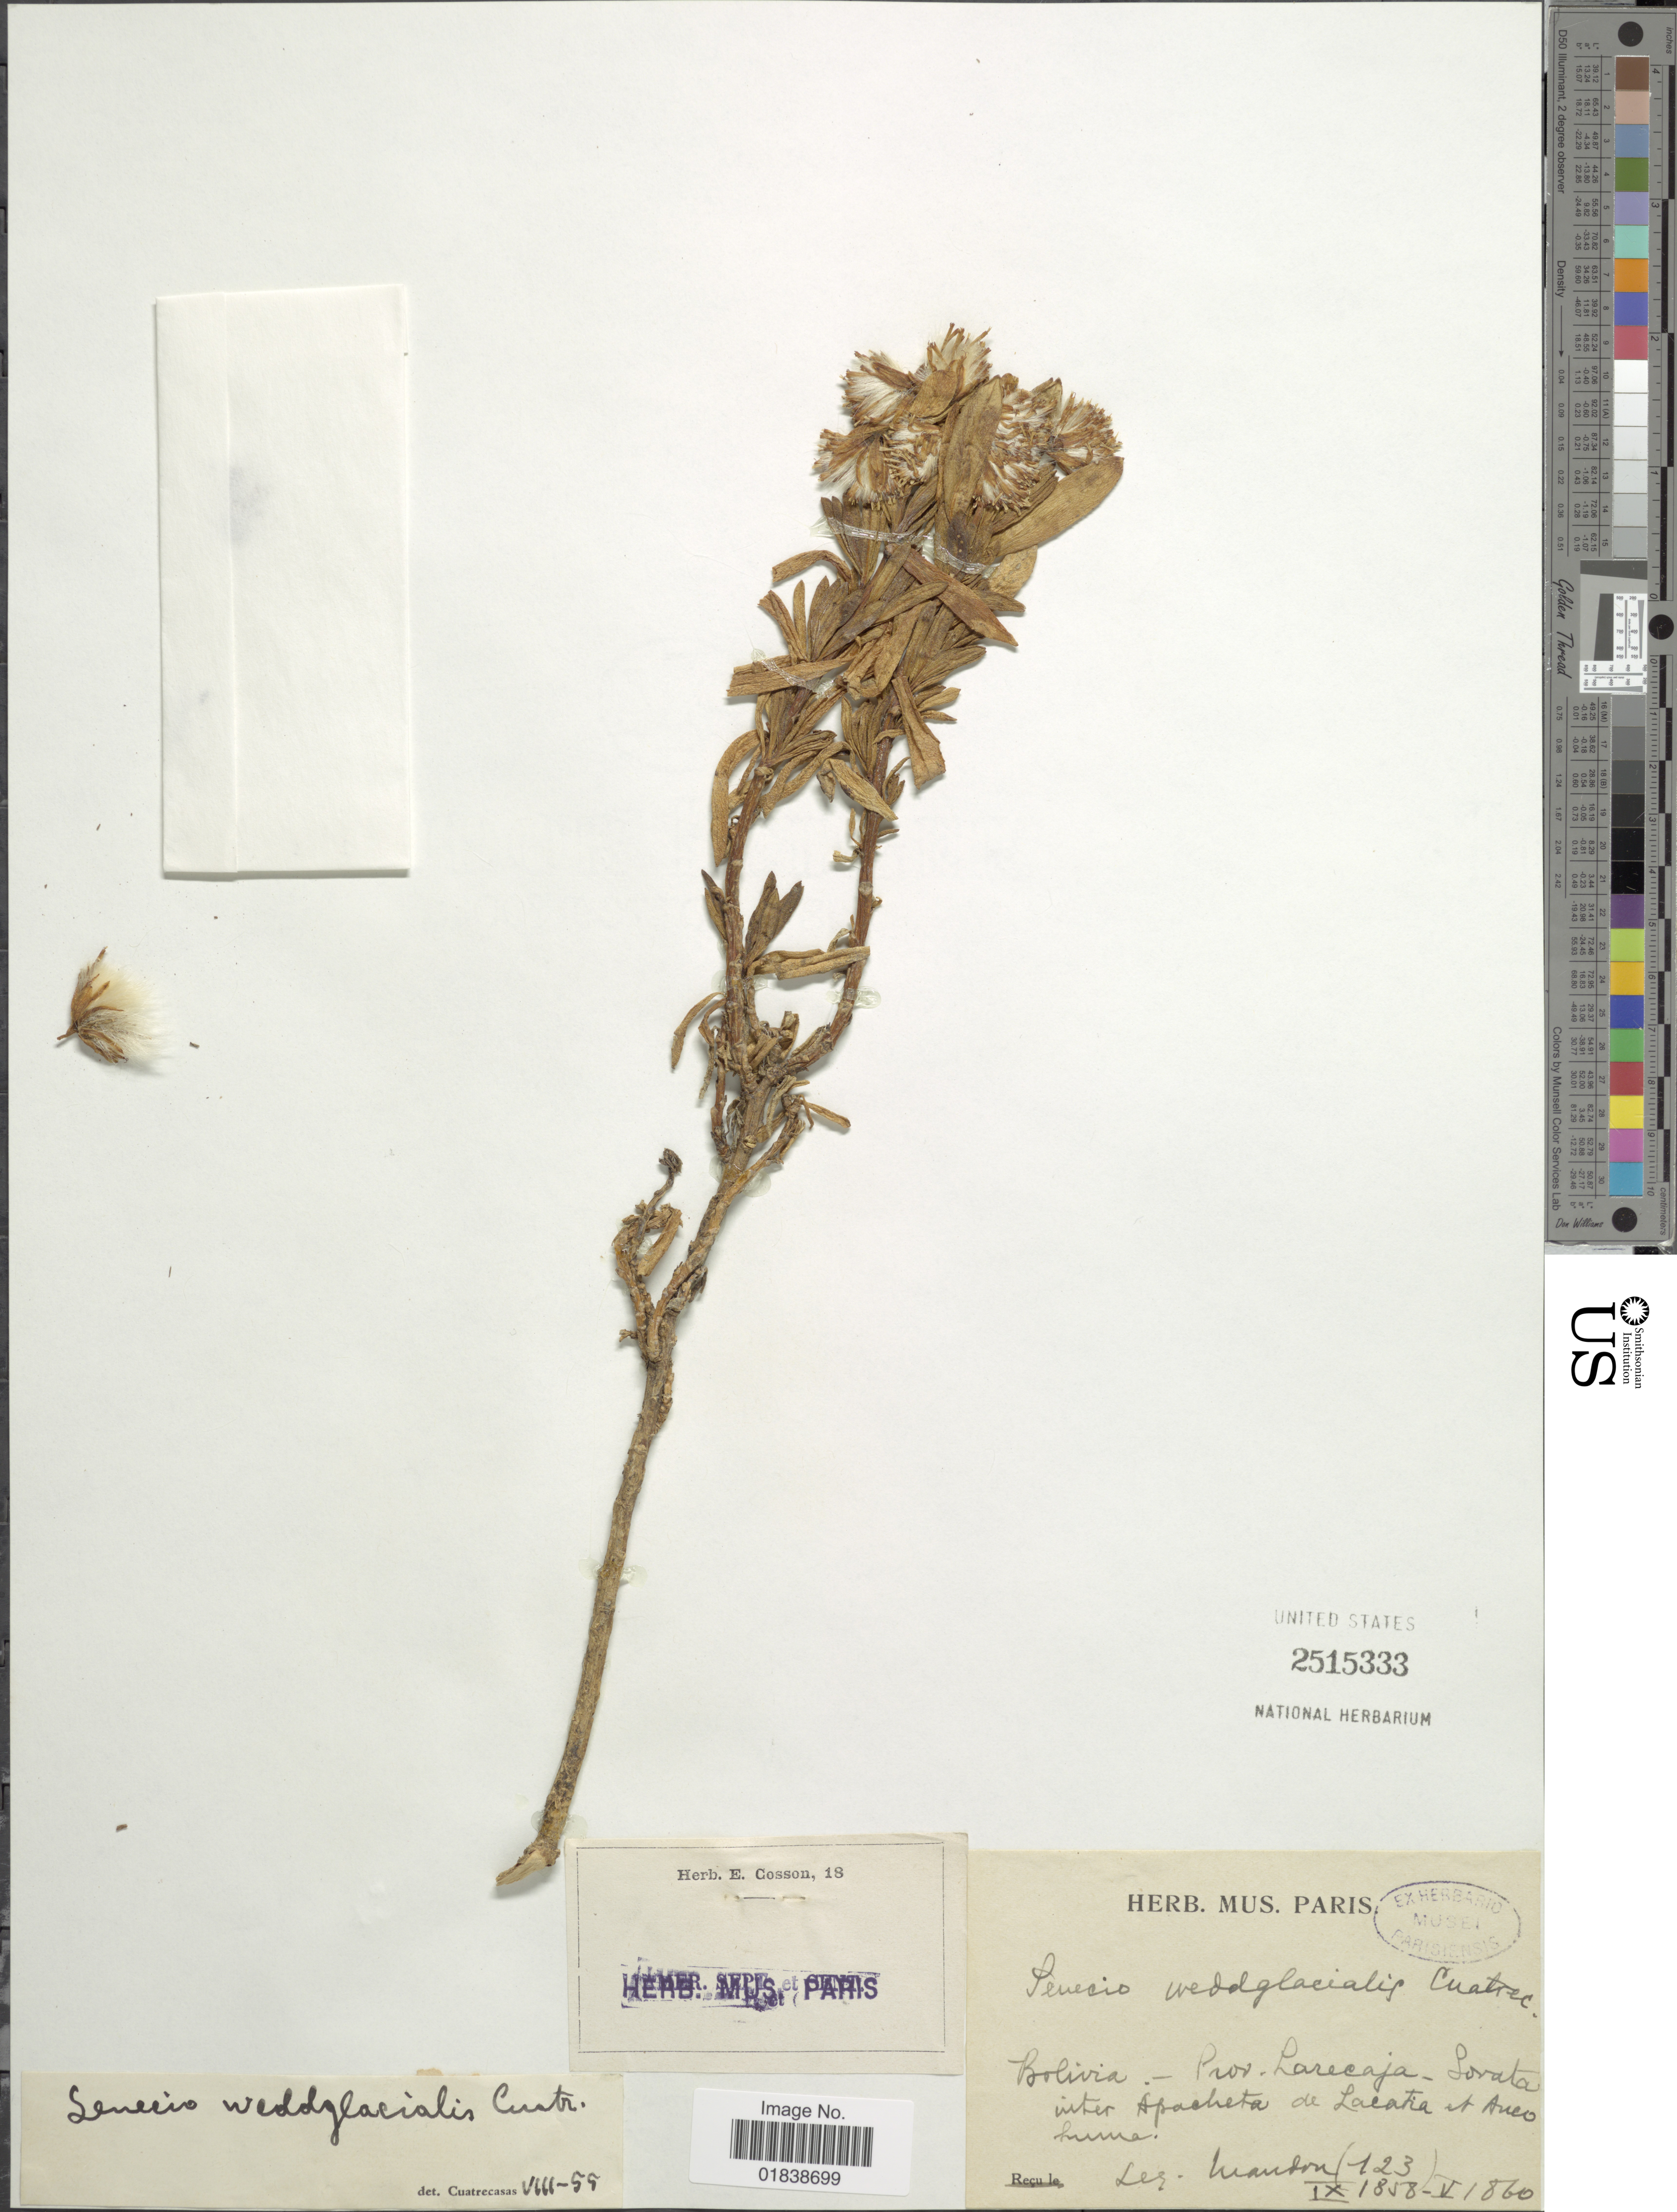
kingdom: Plantae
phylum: Tracheophyta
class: Magnoliopsida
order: Asterales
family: Asteraceae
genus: Senecio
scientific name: Senecio wedglacialis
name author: Cuatrec.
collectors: G. Mandon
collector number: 123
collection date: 1858-09/1860-05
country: Bolivia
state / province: La Páz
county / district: Larecaja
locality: Prov. Larecaja, Sorata, inter Apacheta de Lacatia et Anco huma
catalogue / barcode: US 2515333